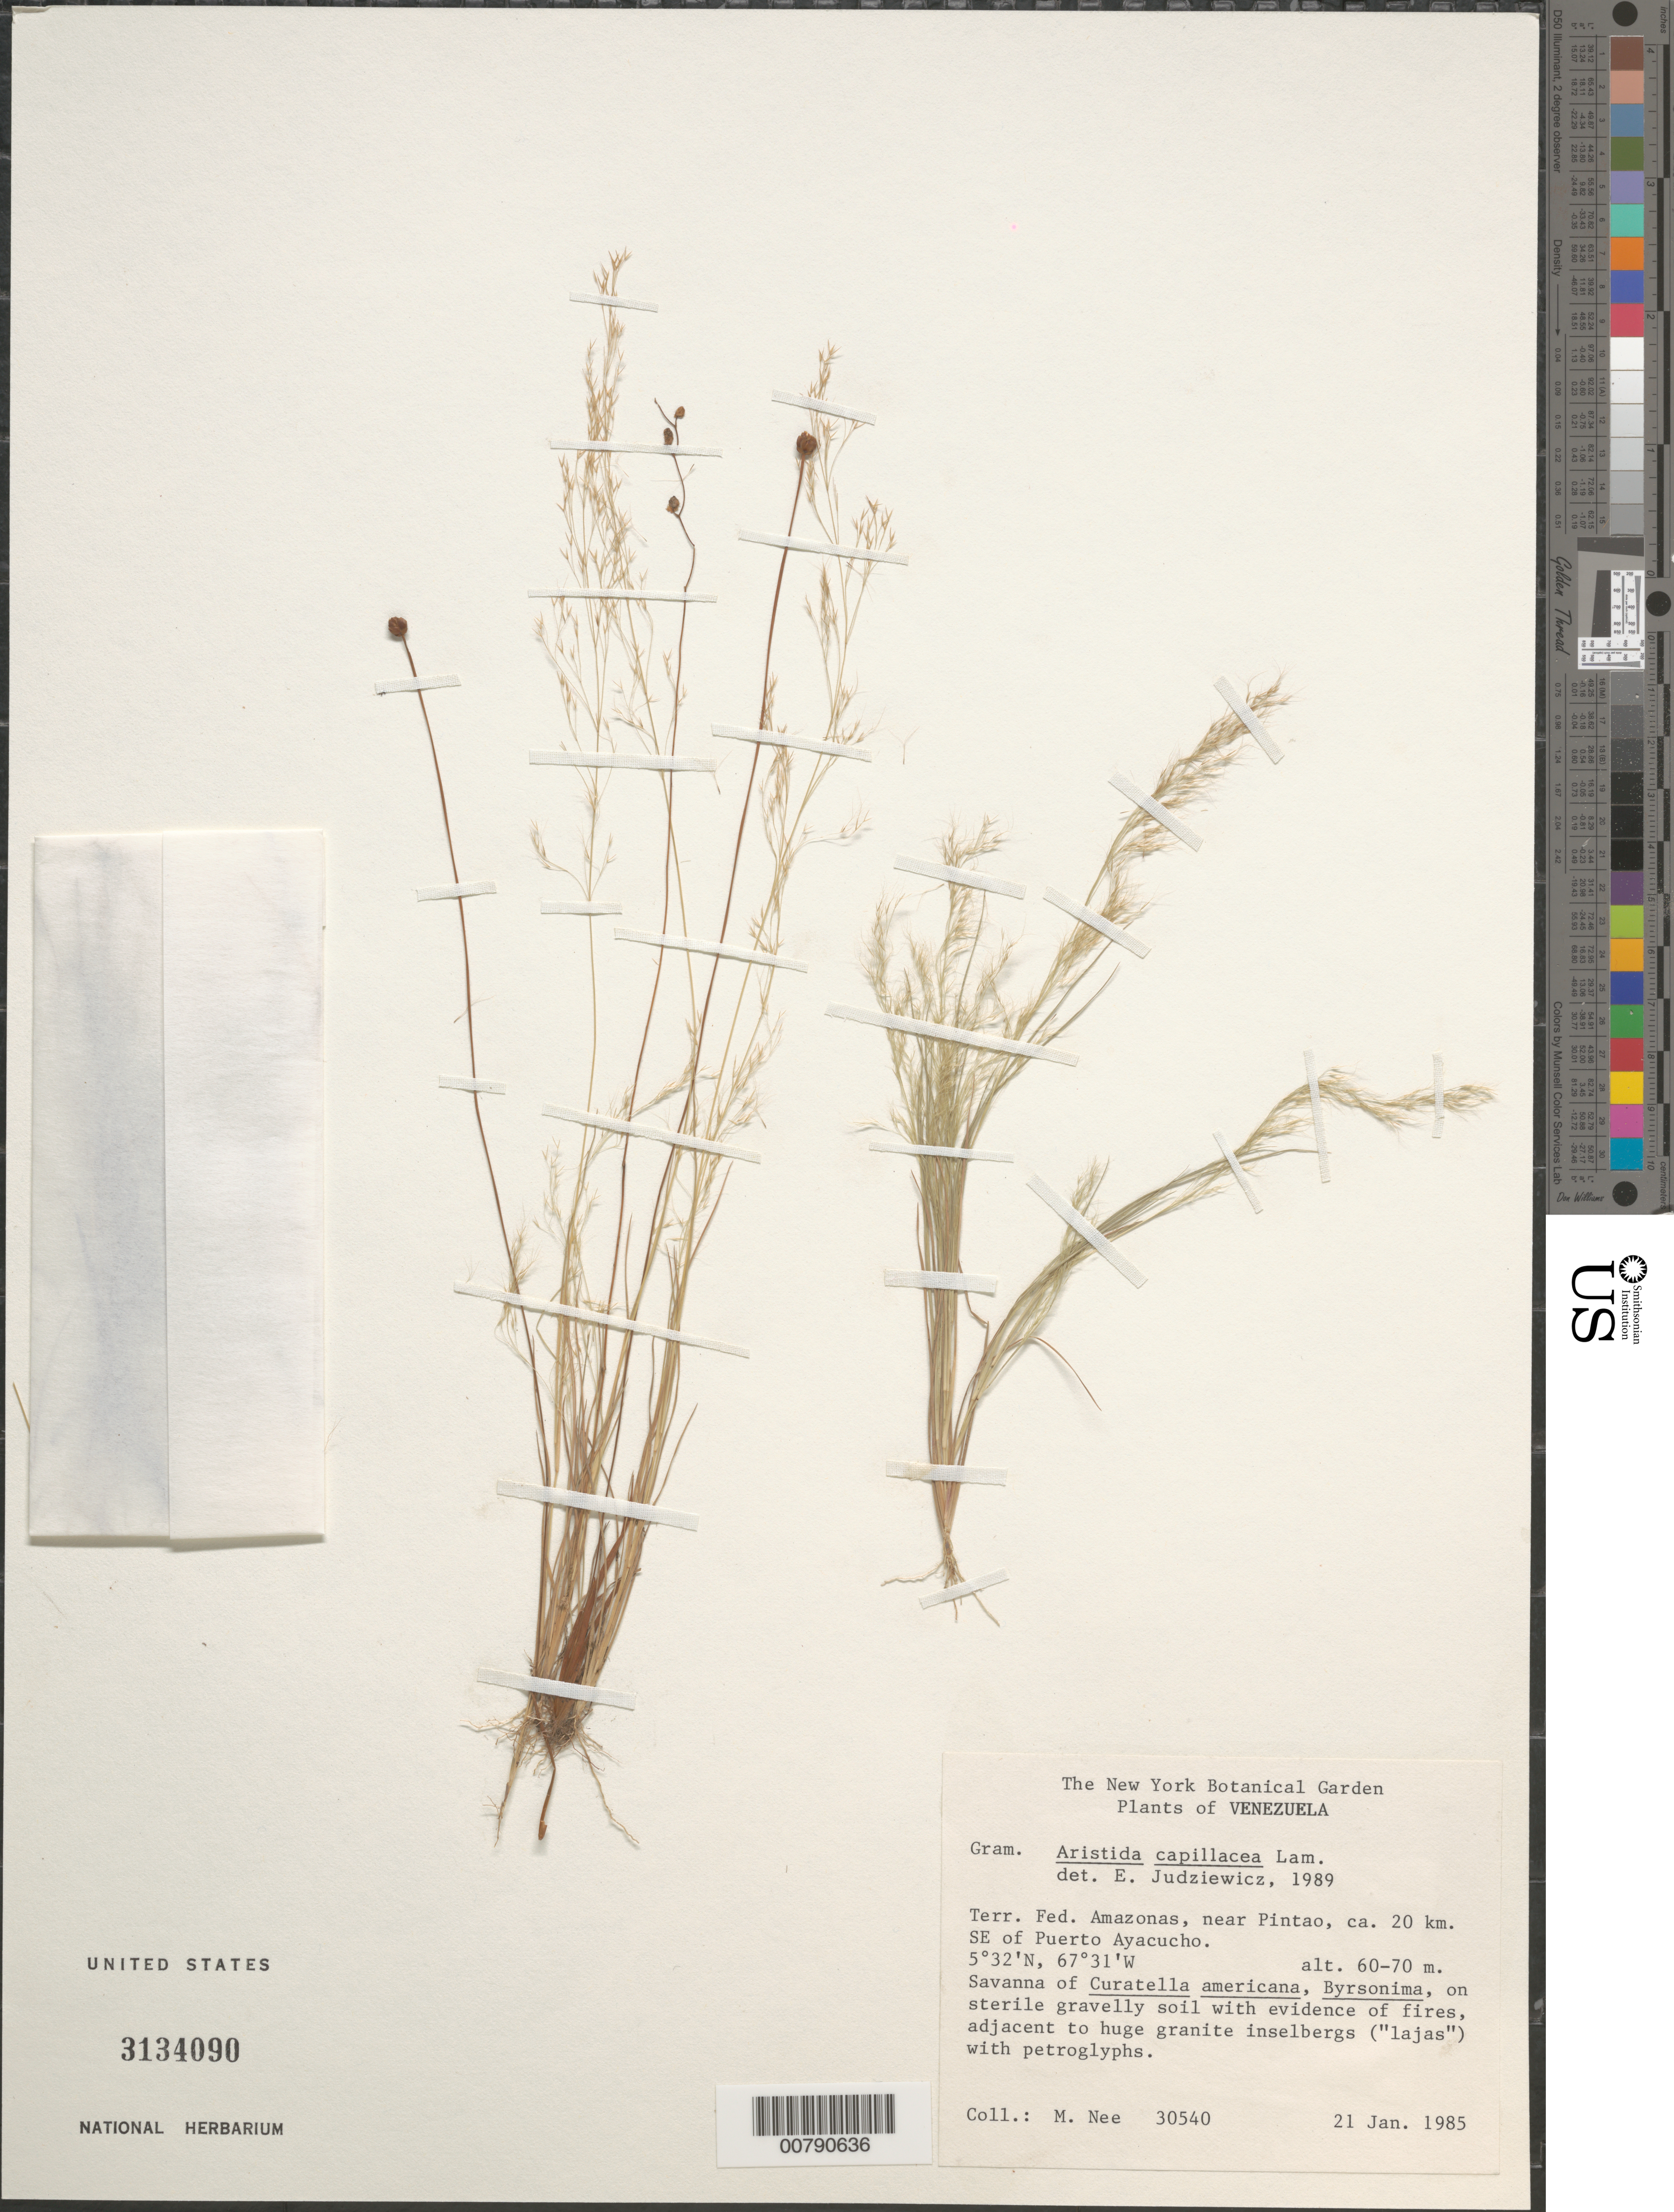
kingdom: Plantae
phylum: Tracheophyta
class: Liliopsida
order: Poales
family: Poaceae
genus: Aristida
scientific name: Aristida capillacea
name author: Lam.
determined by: Judziewicz, E. J.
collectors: M. Nee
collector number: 30540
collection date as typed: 21-Jan-85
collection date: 1985-01-21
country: Venezuela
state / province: Amazonas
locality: Pintao, ca. 20 km SE of Puerto Ayacucho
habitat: Savanna of Curatella americana, Byrsonima, on sterile gravelly soil with evidence of fires, adjacent to huge granite inselbergs ("lajas") w petroglyph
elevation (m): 60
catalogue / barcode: US 3134090